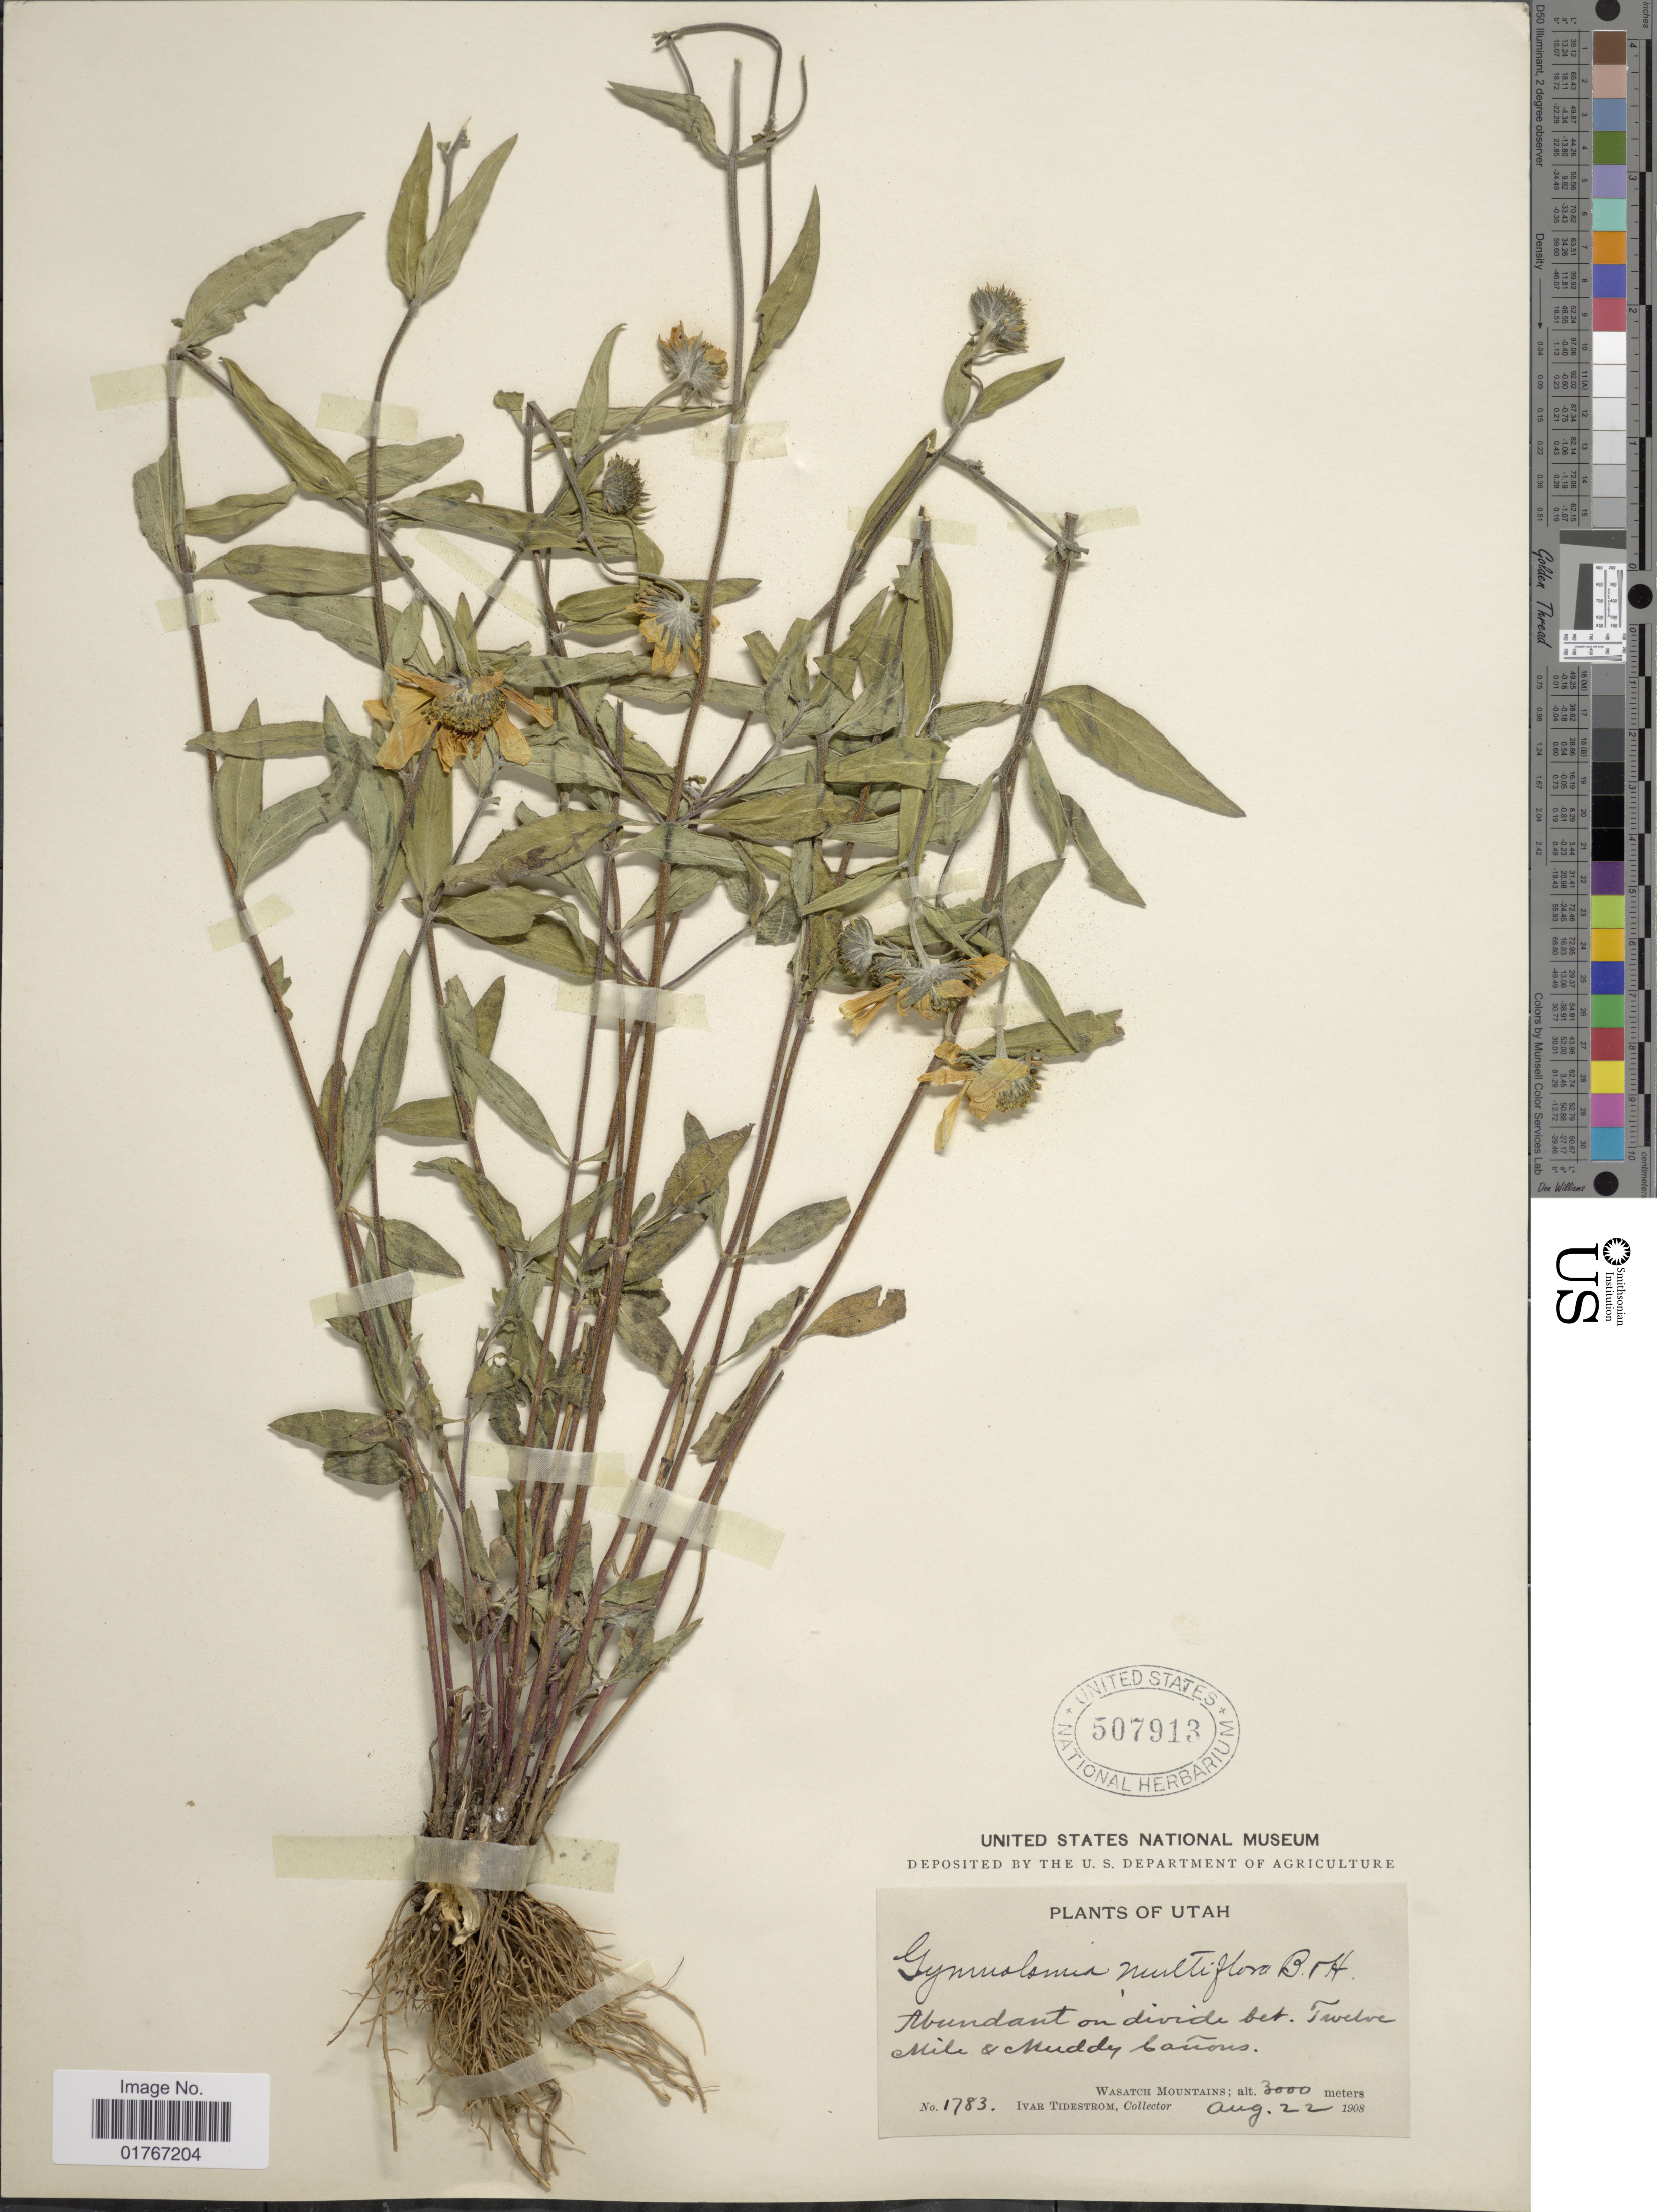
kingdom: Plantae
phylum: Tracheophyta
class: Magnoliopsida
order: Asterales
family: Asteraceae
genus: Heliomeris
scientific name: Heliomeris multiflora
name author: Nutt.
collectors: I. F. Tidestrom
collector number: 1783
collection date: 1908-08-22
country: United States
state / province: Utah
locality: Abundant on divide bet. Twelve Mile & Muddy Cañons, Wasatch Mountains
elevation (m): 3000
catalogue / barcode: US 507913